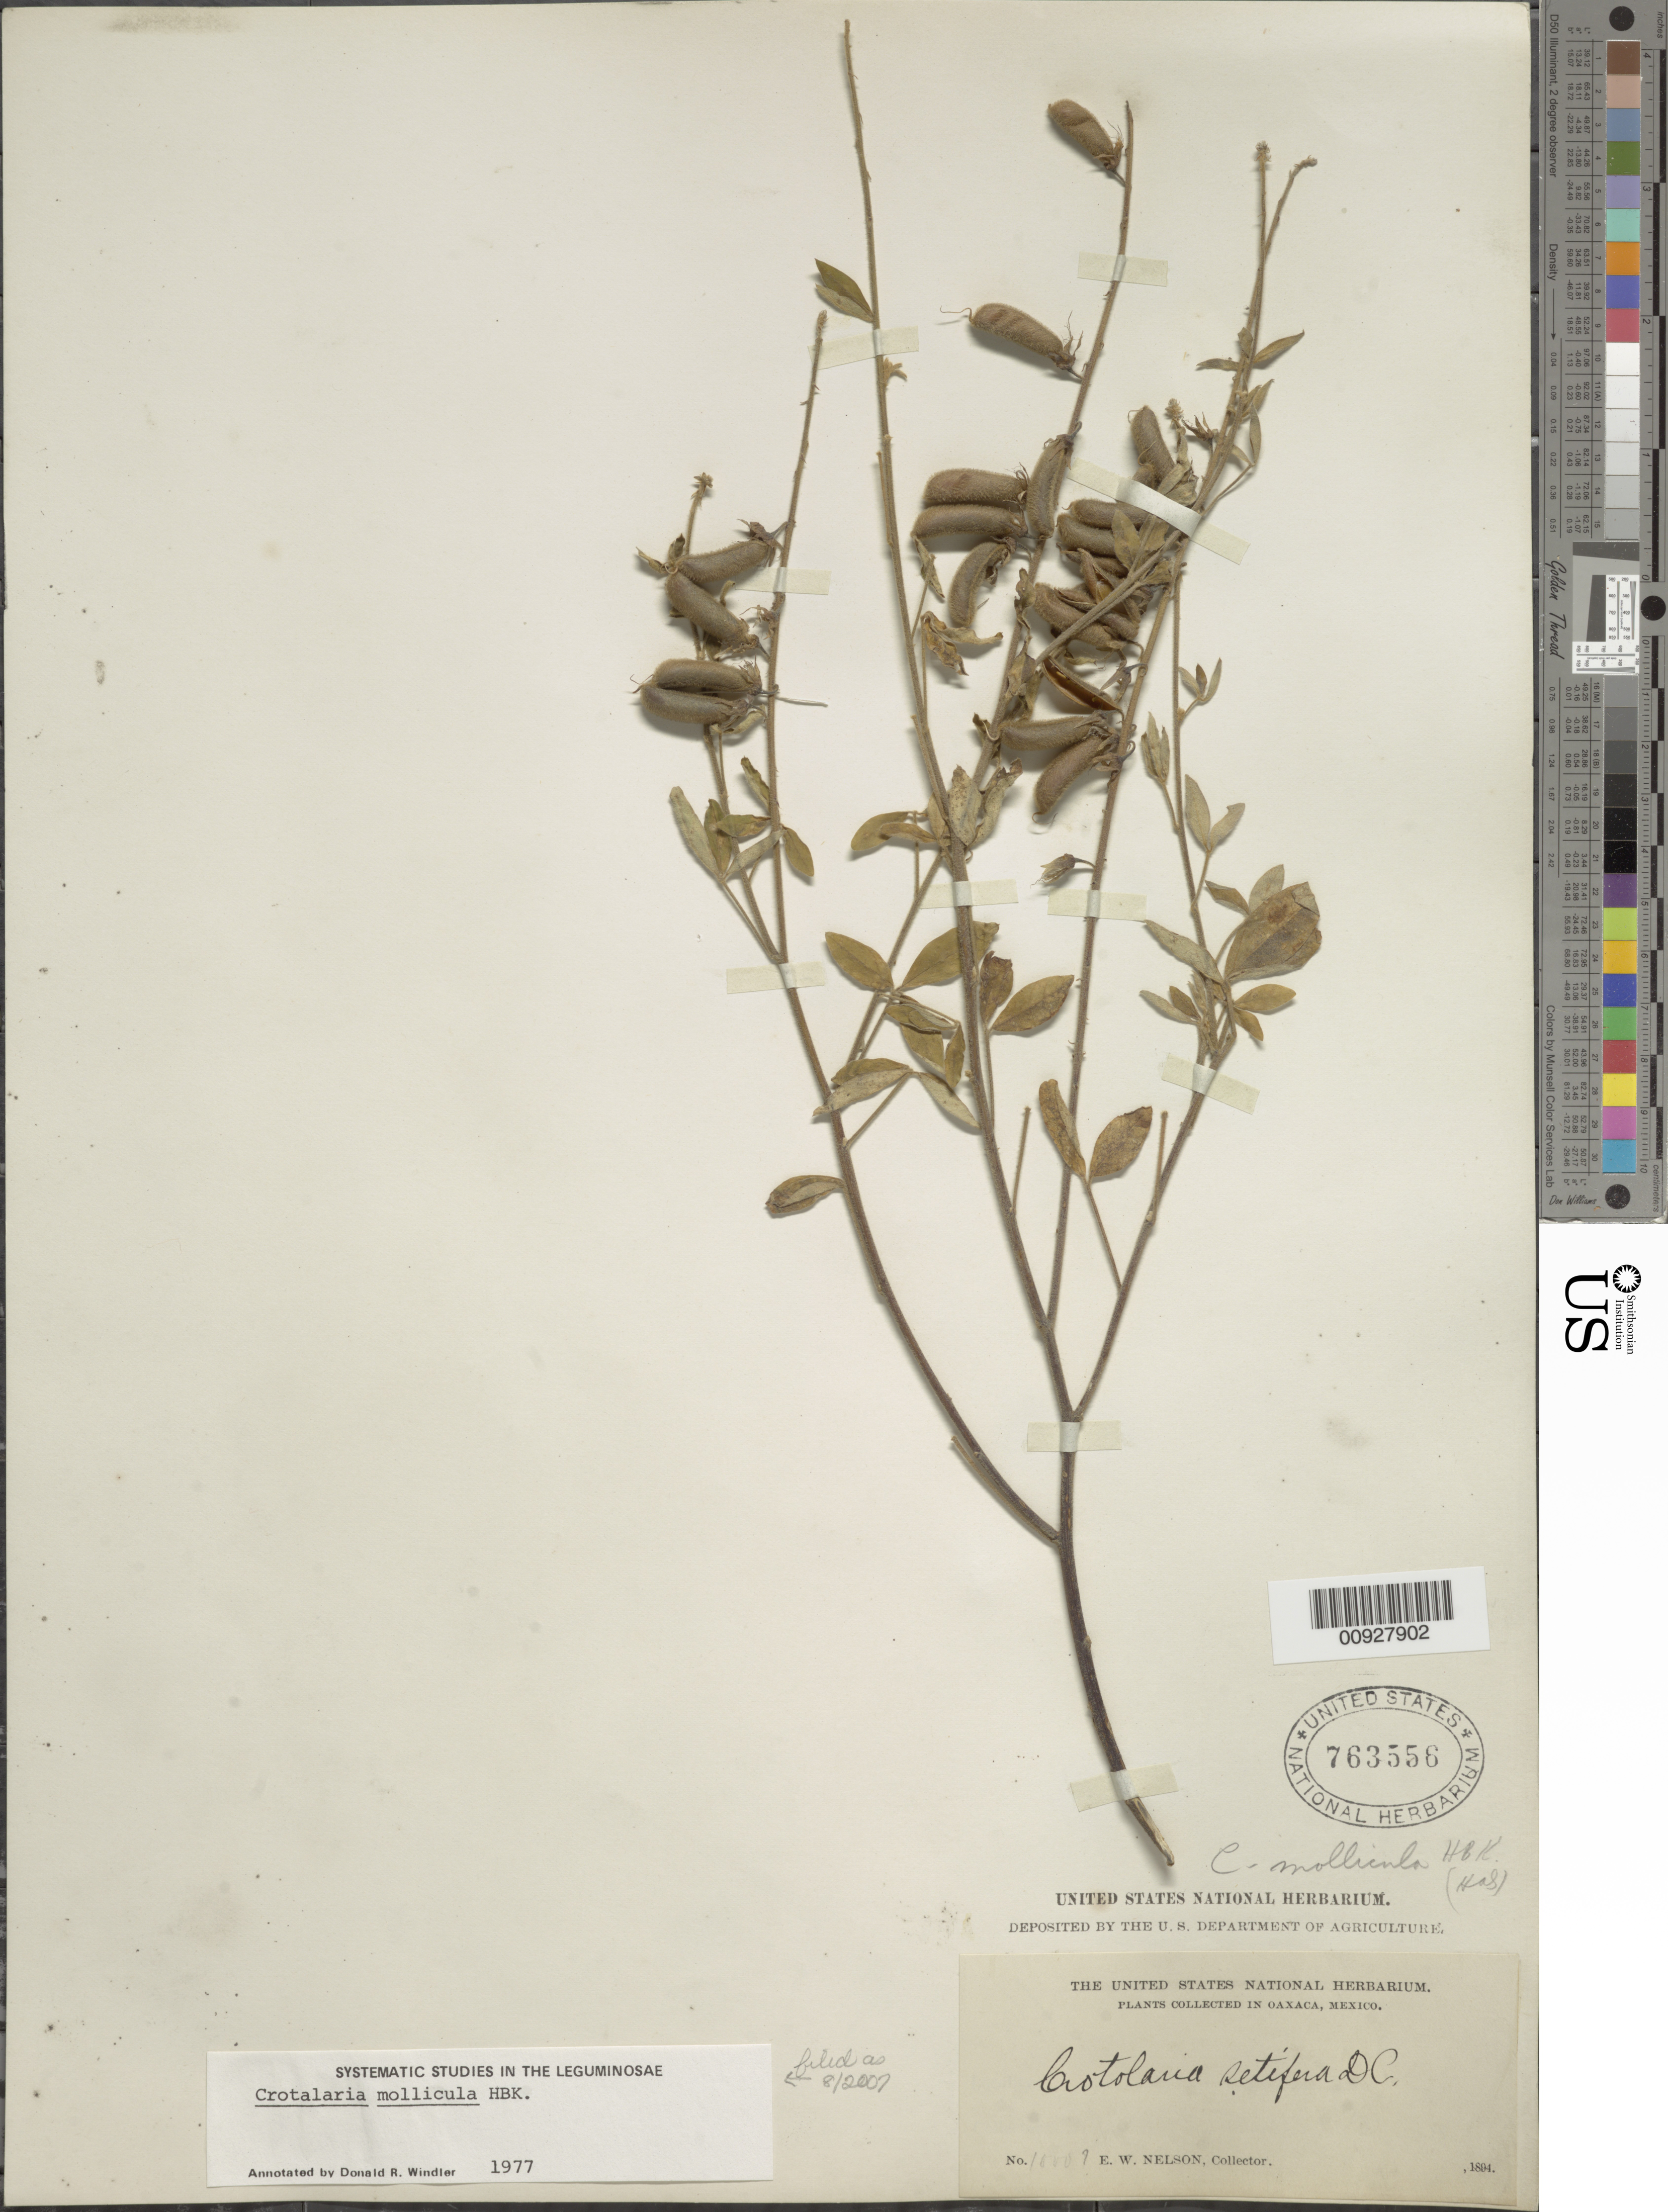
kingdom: Plantae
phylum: Tracheophyta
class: Magnoliopsida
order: Fabales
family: Fabaceae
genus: Crotalaria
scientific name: Crotalaria mollicula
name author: Kunth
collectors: E. W. Nelson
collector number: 1000?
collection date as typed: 1894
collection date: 1894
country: Mexico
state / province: Oaxaca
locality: Oaxaca.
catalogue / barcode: US 763556